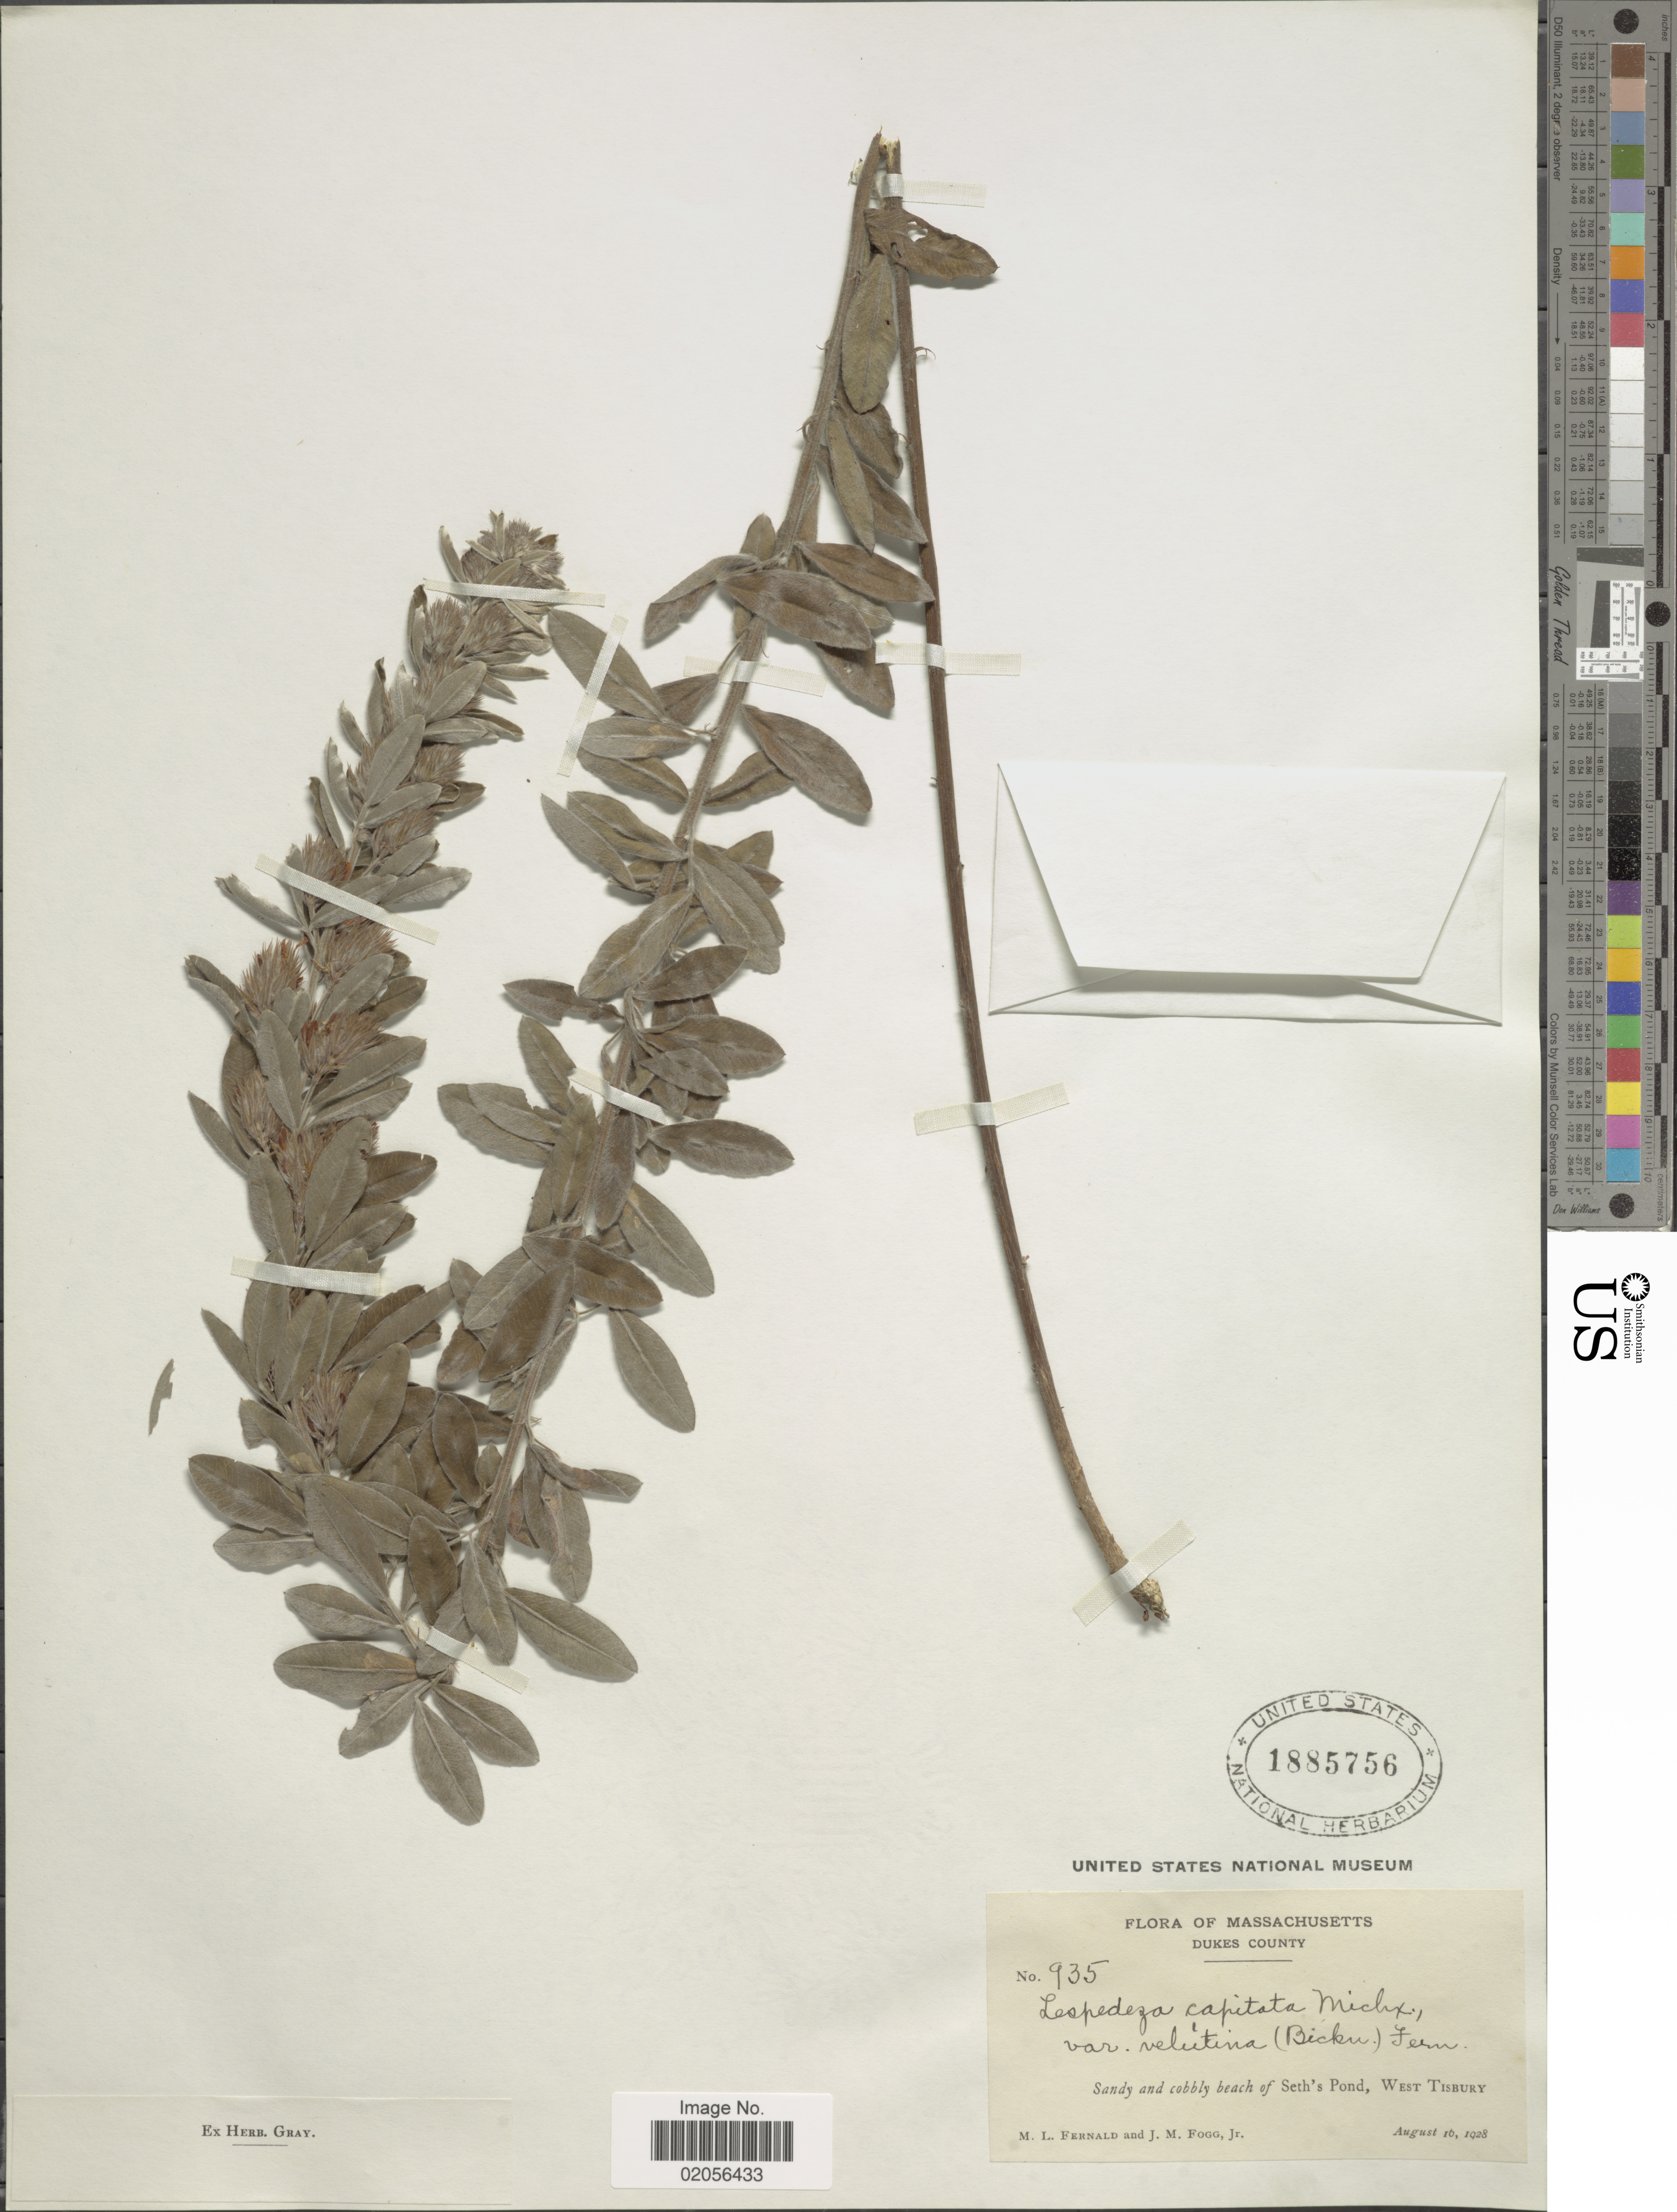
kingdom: Plantae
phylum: Tracheophyta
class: Magnoliopsida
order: Fabales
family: Fabaceae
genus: Lespedeza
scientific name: Lespedeza capitata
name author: Michx.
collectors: M. L. Fernald & J. Fogg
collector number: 935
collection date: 1928-08-16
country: United States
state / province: Massachusetts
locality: Dukes County, Sandy and cobbly beach of Seth's Pond, West Tisbury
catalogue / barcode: US 1885756